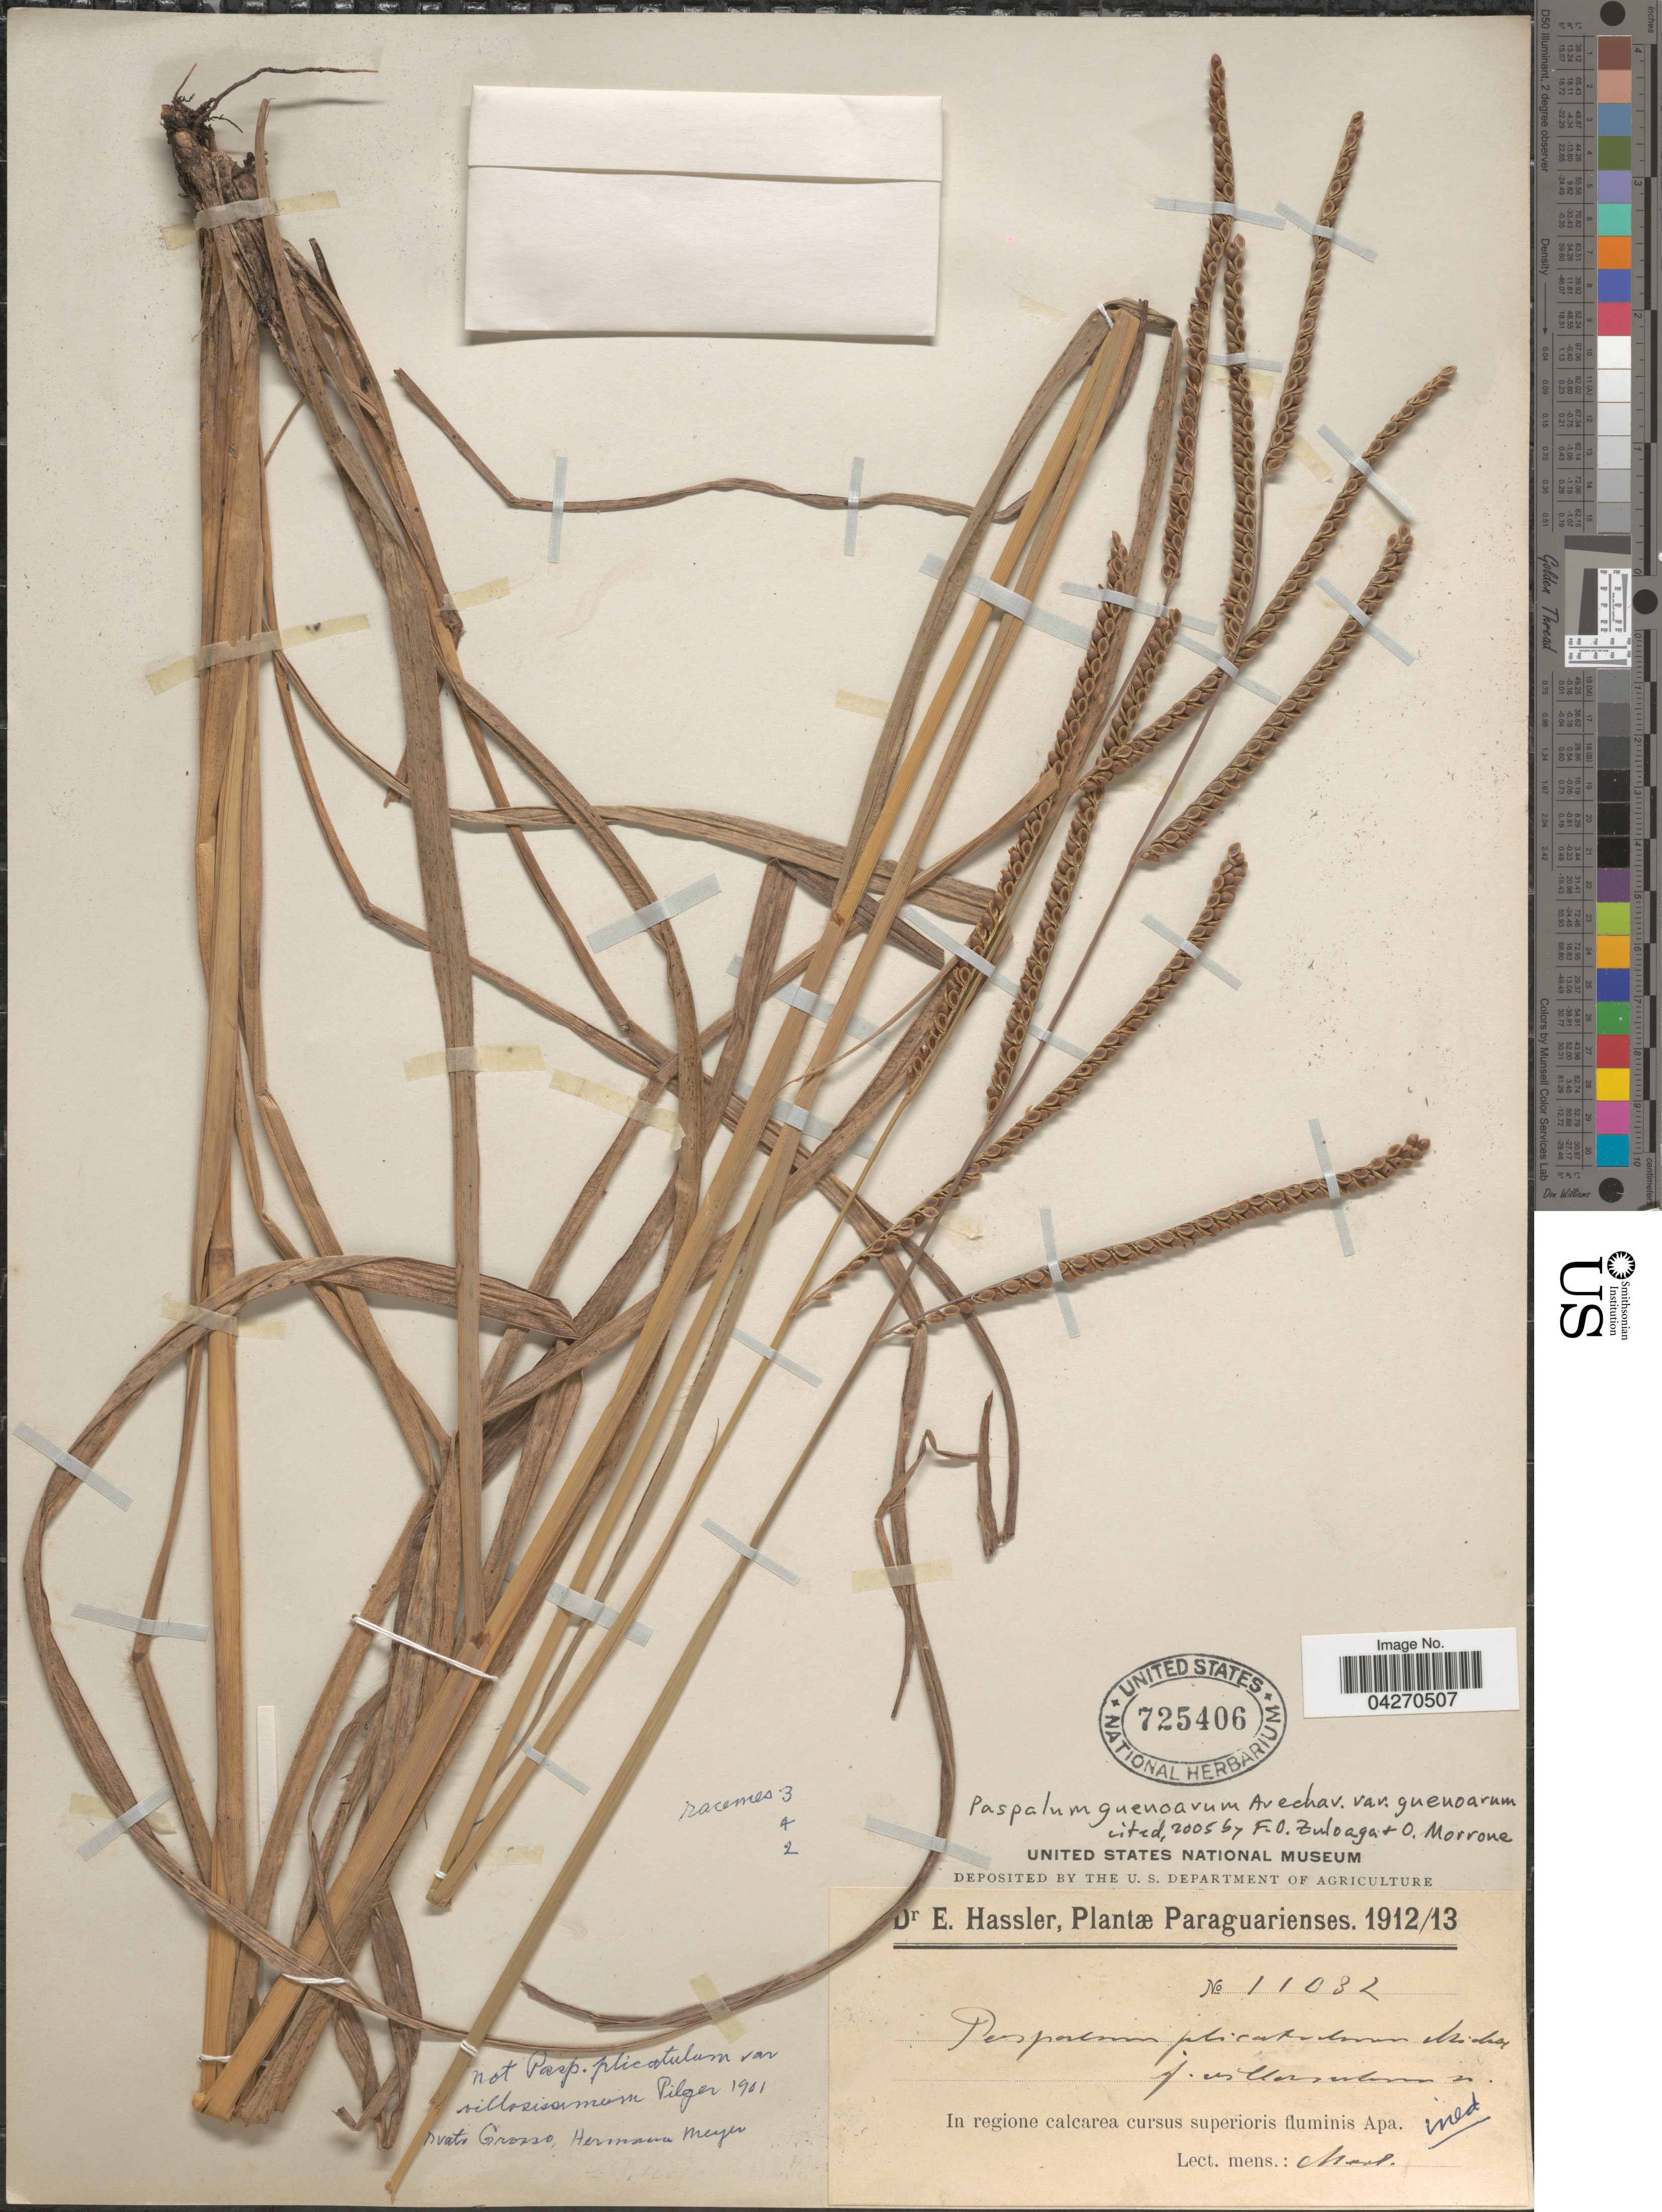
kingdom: Plantae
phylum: Tracheophyta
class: Liliopsida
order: Poales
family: Poaceae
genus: Paspalum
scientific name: Paspalum guenoarum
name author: Arechav.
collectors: E. Hassler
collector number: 11032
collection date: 1912-03/1913-03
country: Paraguay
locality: In regione calcarea cursus superioris fluminis Apa.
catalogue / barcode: US 725406